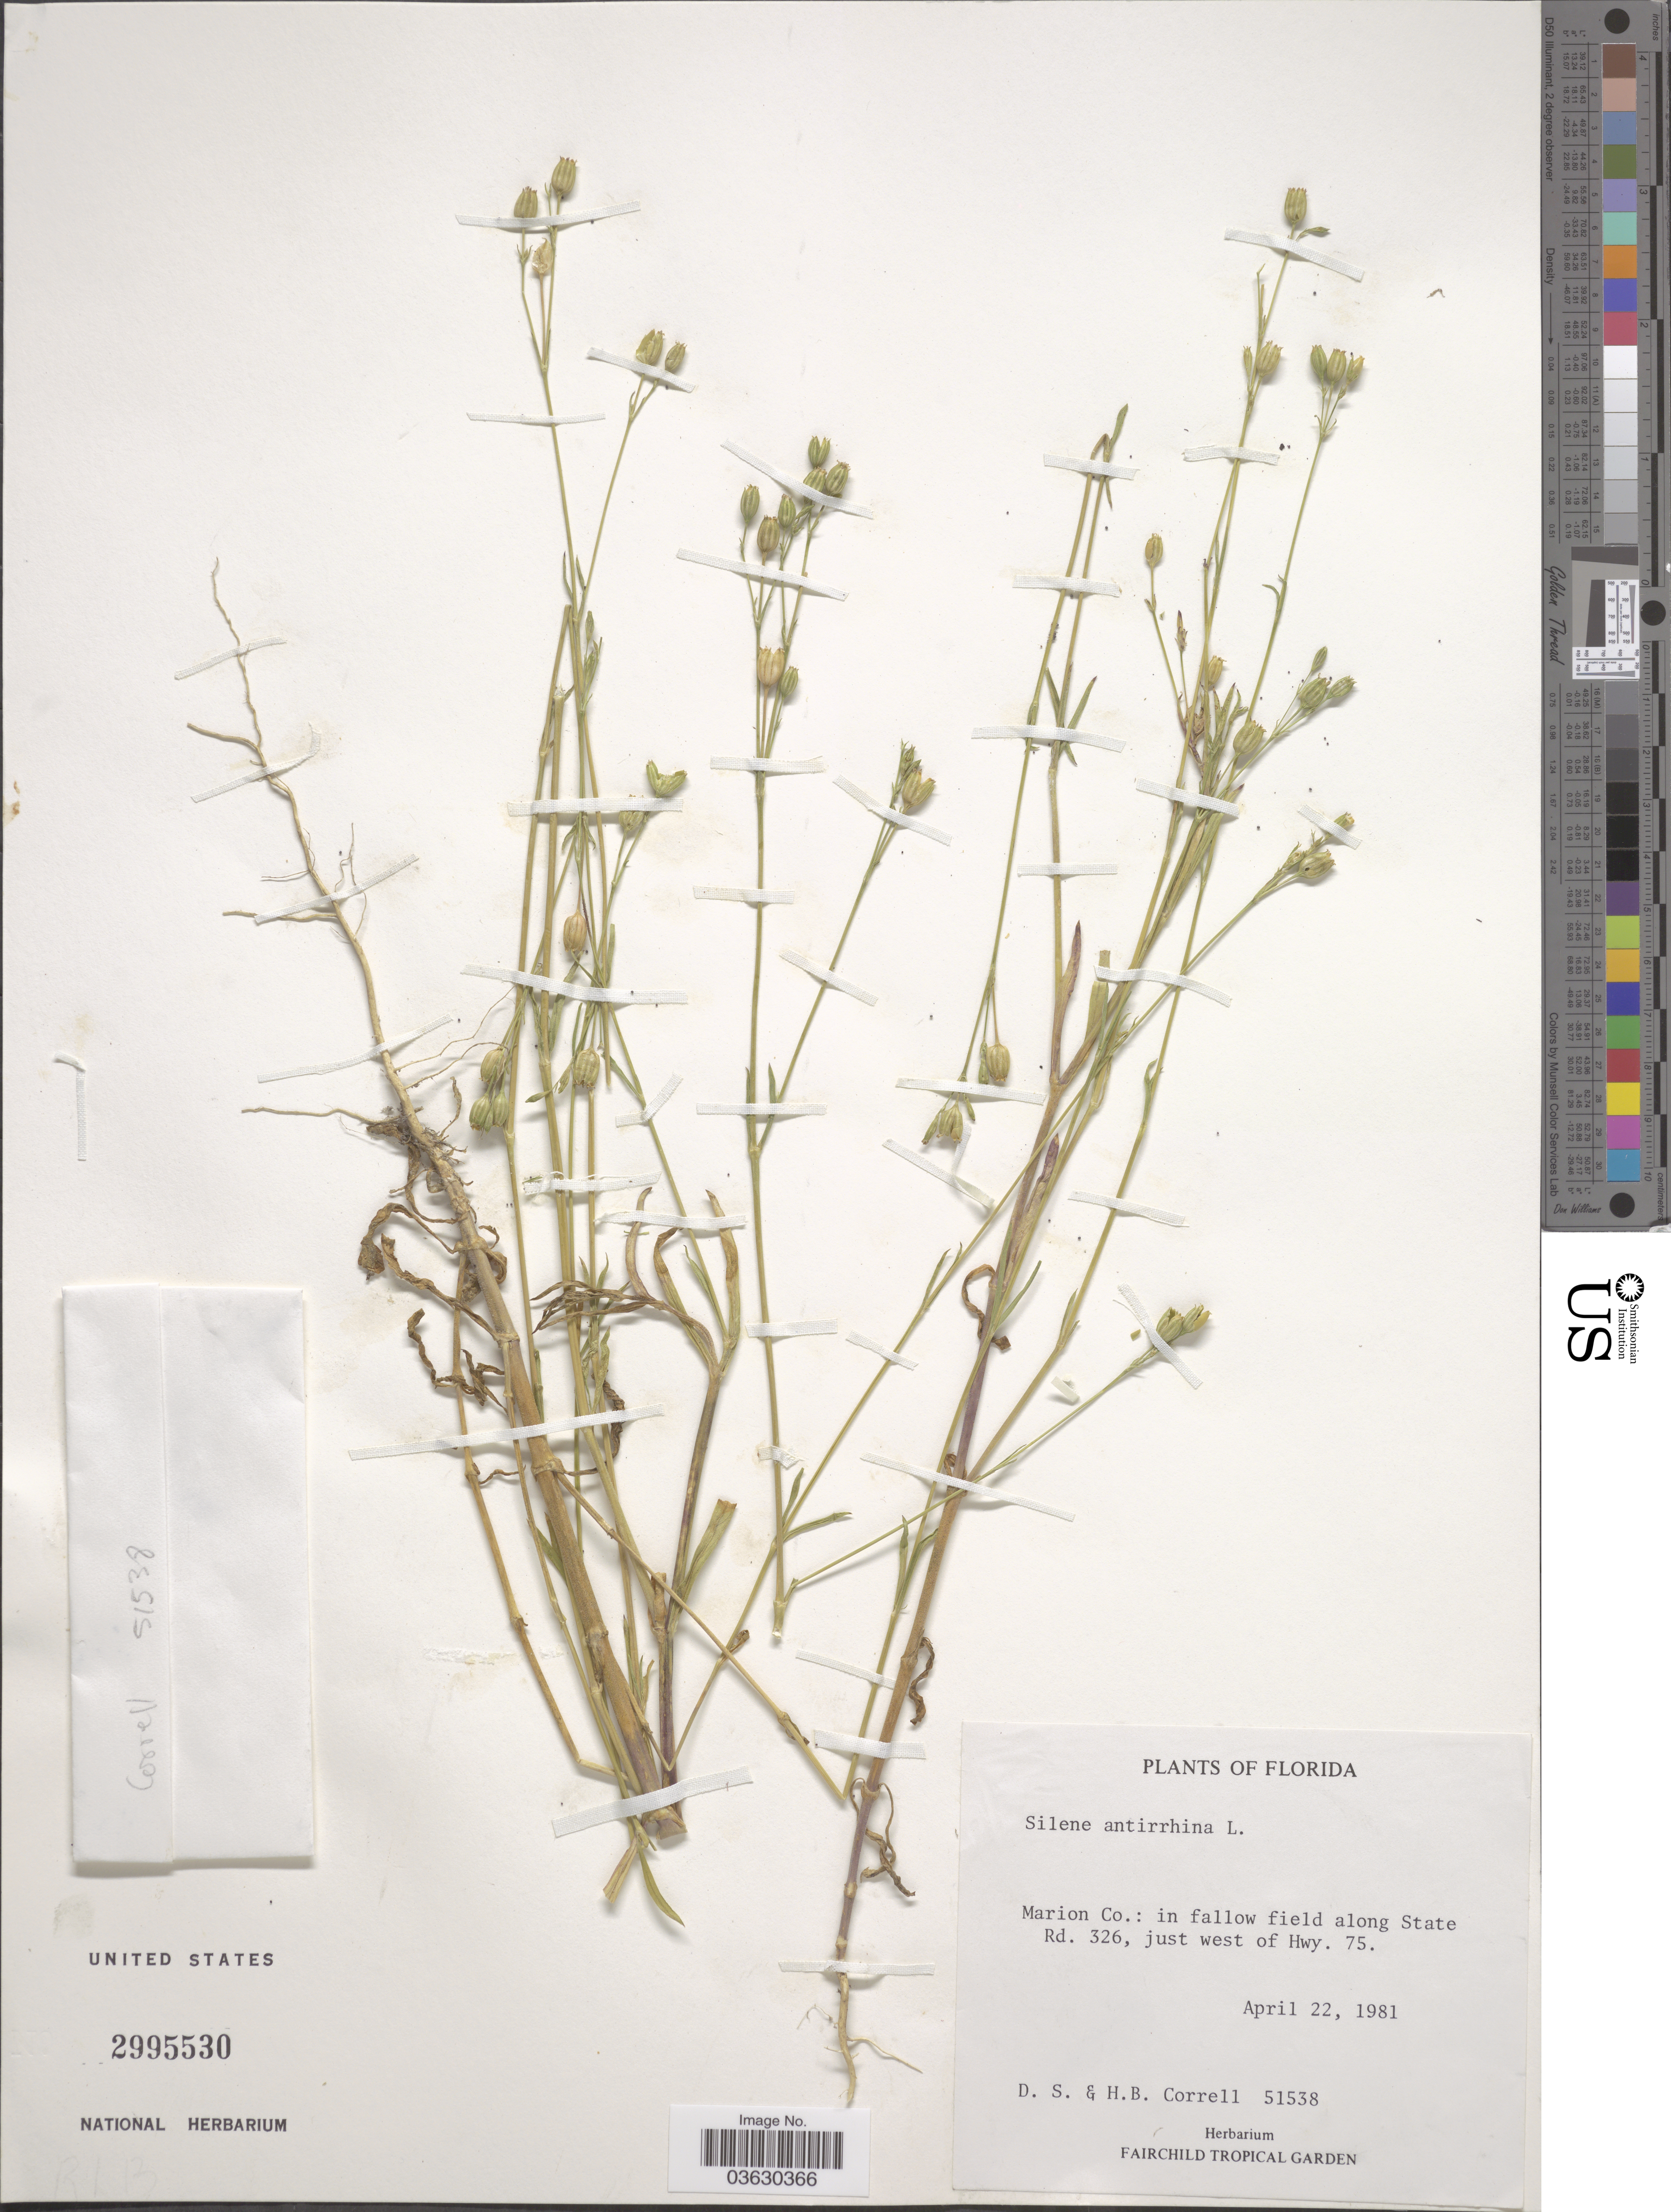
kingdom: Plantae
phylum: Tracheophyta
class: Magnoliopsida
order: Caryophyllales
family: Caryophyllaceae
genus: Silene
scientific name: Silene antirrhina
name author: L.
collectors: D. S. Correll & H. Correll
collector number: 51538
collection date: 1981-04-22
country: United States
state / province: Florida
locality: Marion Co.: in fallow field along State Rd. 326, just west of Hwy. 75.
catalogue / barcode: US 2995530